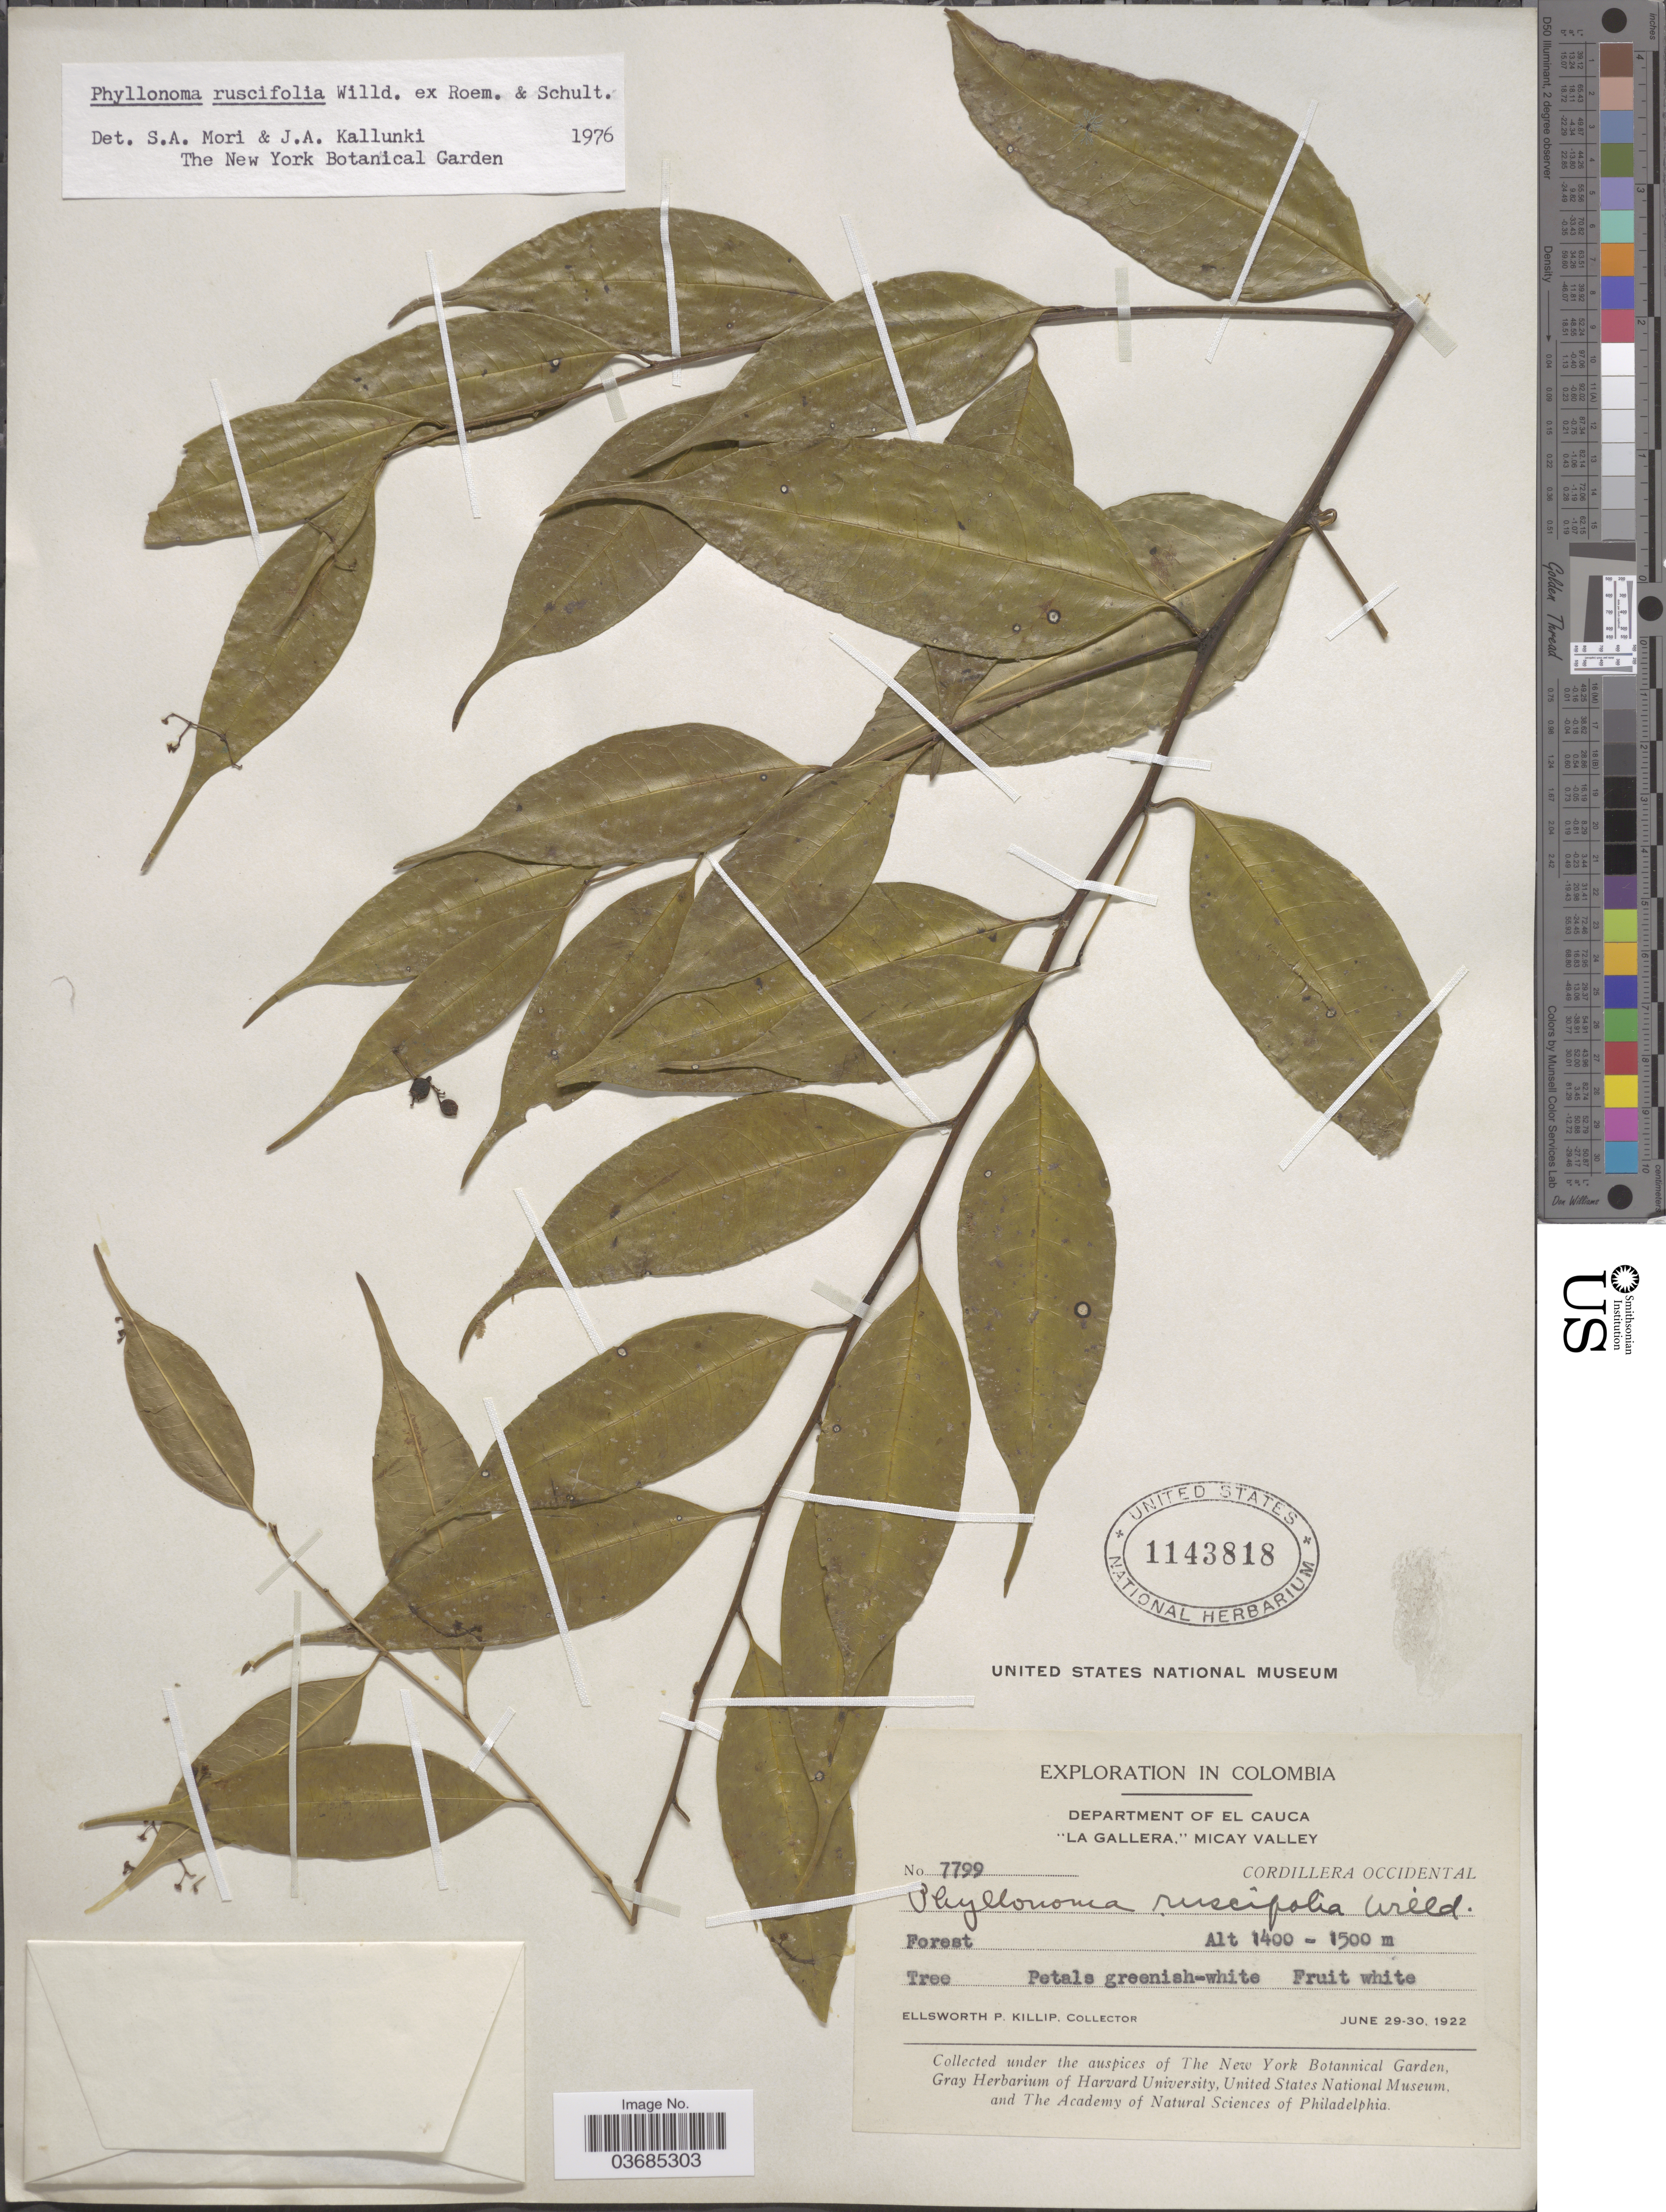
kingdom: Plantae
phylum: Tracheophyta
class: Magnoliopsida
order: Aquifoliales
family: Phyllonomaceae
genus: Phyllonoma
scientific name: Phyllonoma ruscifolia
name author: Willd. ex Schult.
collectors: E. P. Killip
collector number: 7799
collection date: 1922-06-29/1922-06-30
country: Colombia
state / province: Cauca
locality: Exploration in Colombia. Department of El Cauca. "La Gallera," Micay Valley. Cordillera Occidental.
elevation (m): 1400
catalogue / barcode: US 1143818